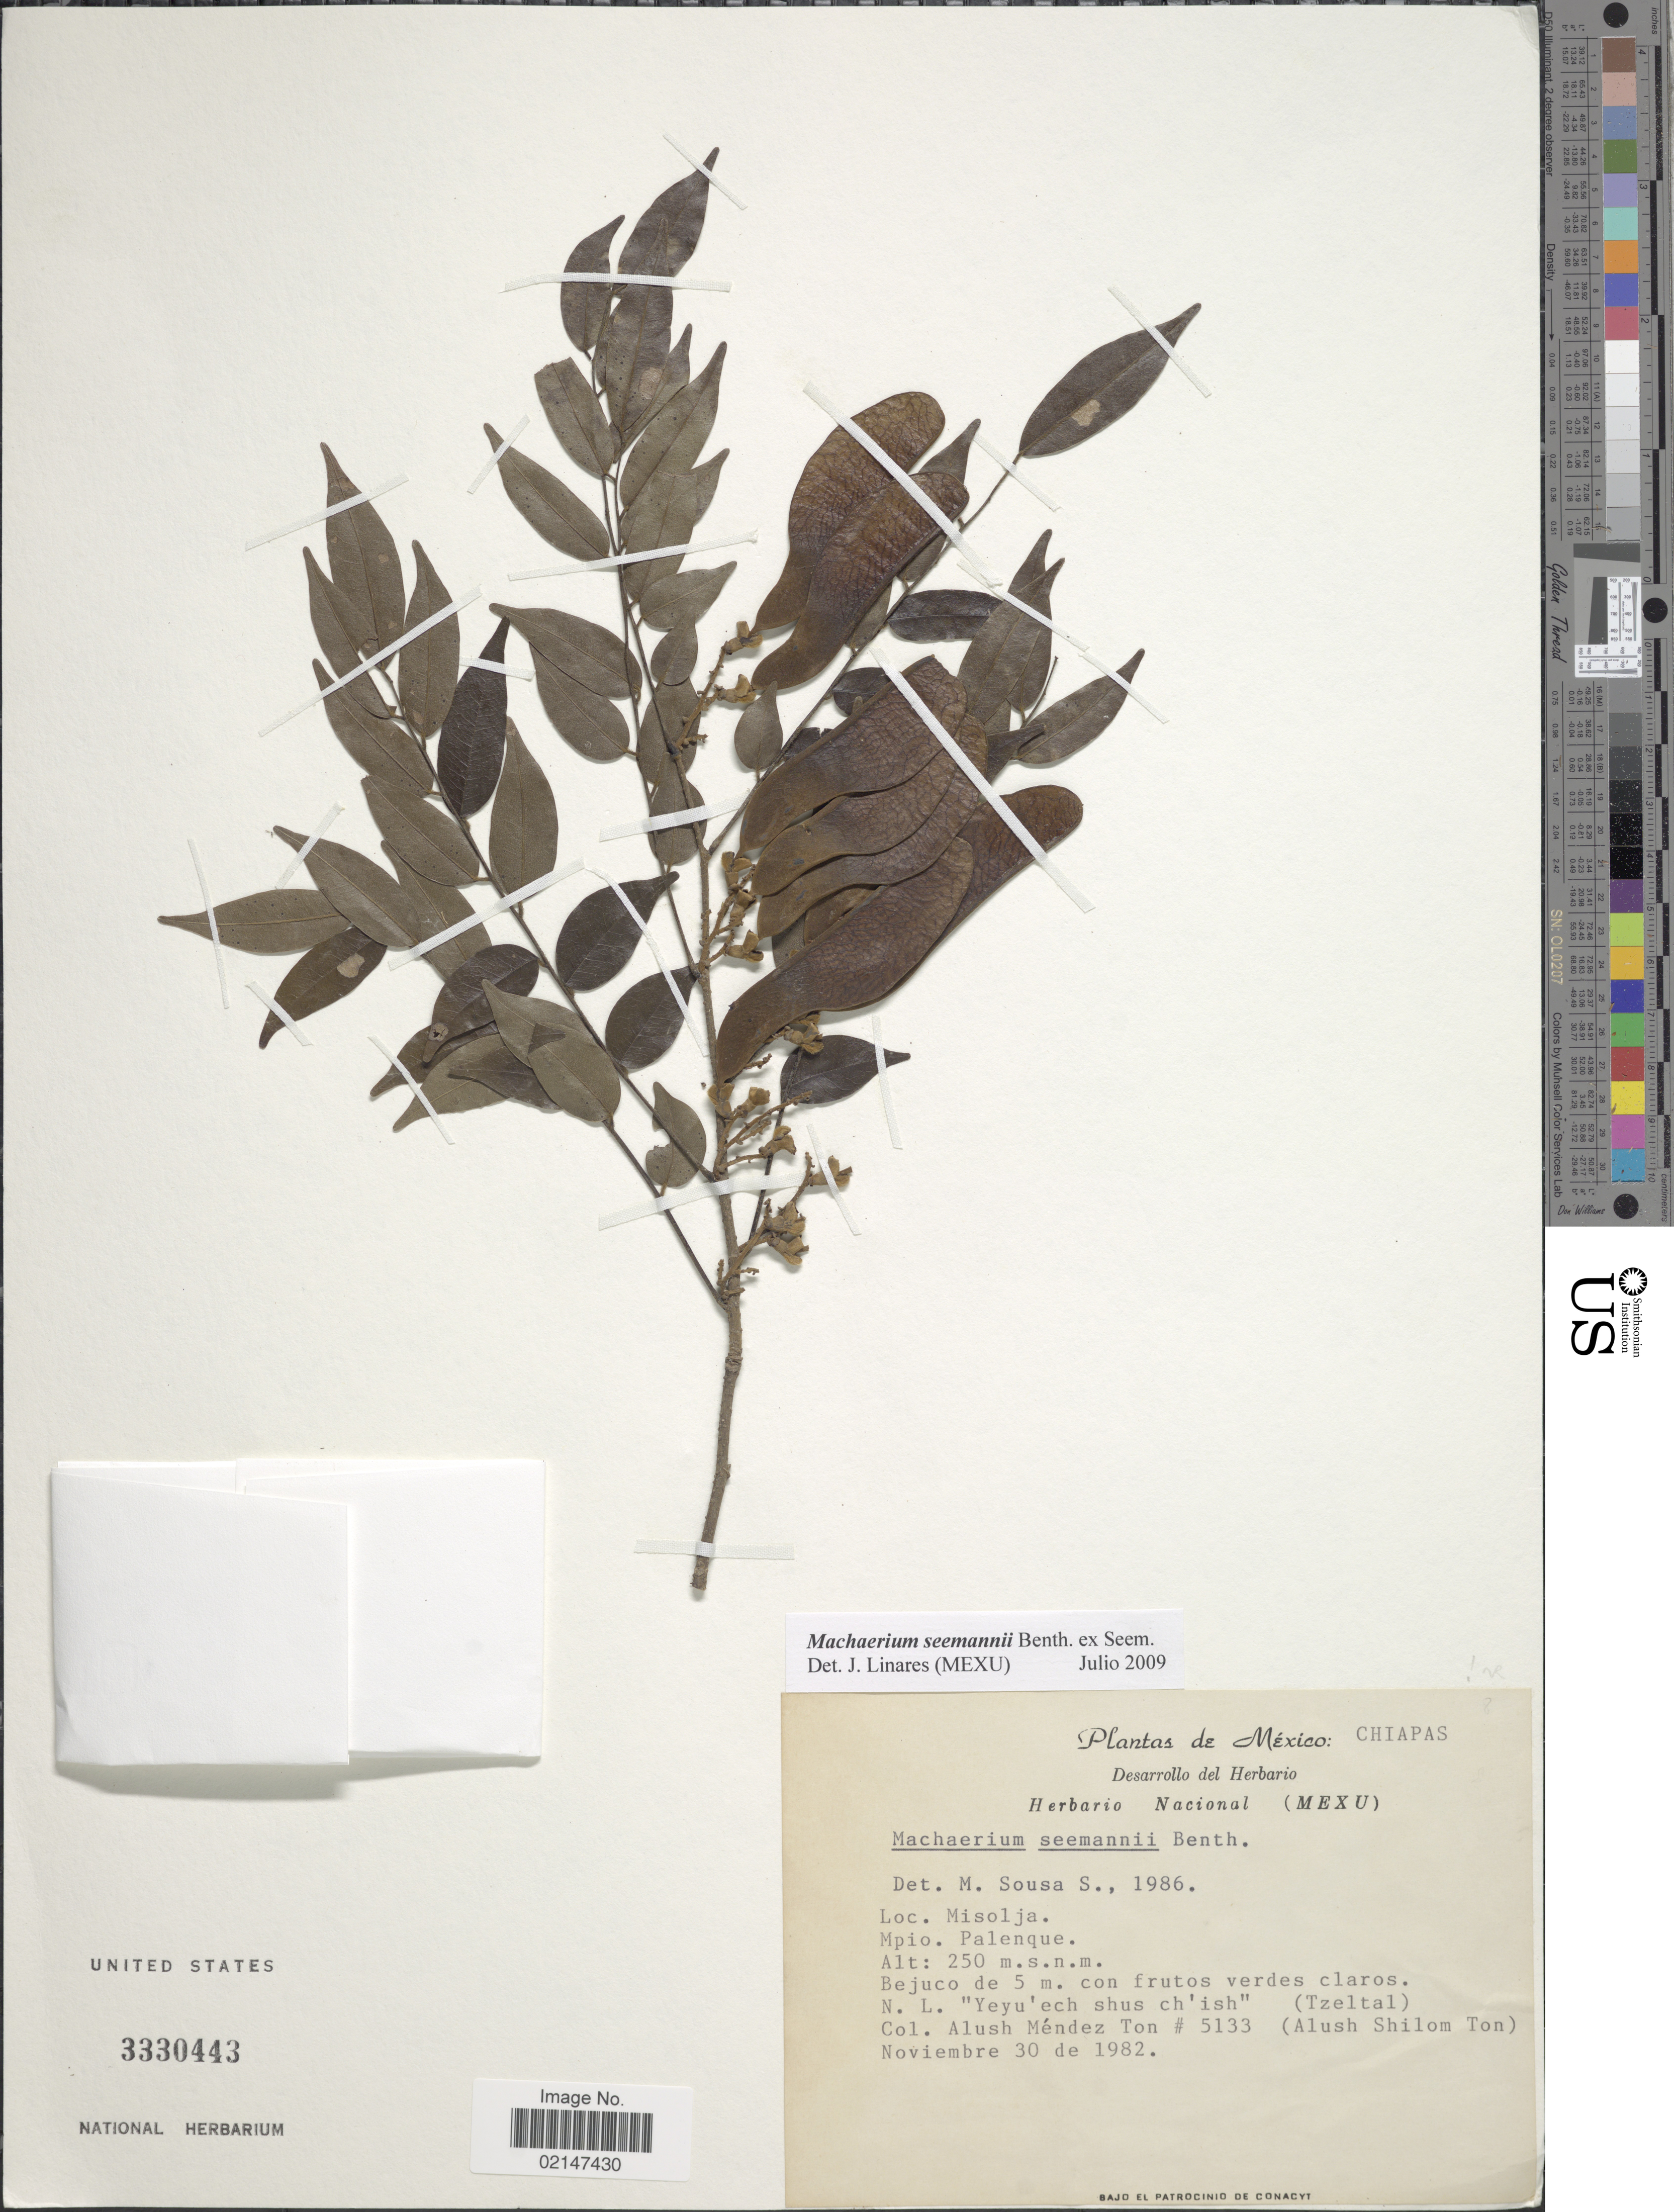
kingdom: Plantae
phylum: Tracheophyta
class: Magnoliopsida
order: Fabales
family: Fabaceae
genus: Machaerium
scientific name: Machaerium seemanni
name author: Benth. in Seem.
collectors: A. M. Ton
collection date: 1982-11-30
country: Mexico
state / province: Chiapas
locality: Misolja, Mpio. Palenque. N. L. "Yeyu'ech schus ch'ish" ( Tzeltal)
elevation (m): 250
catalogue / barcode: US 3330443